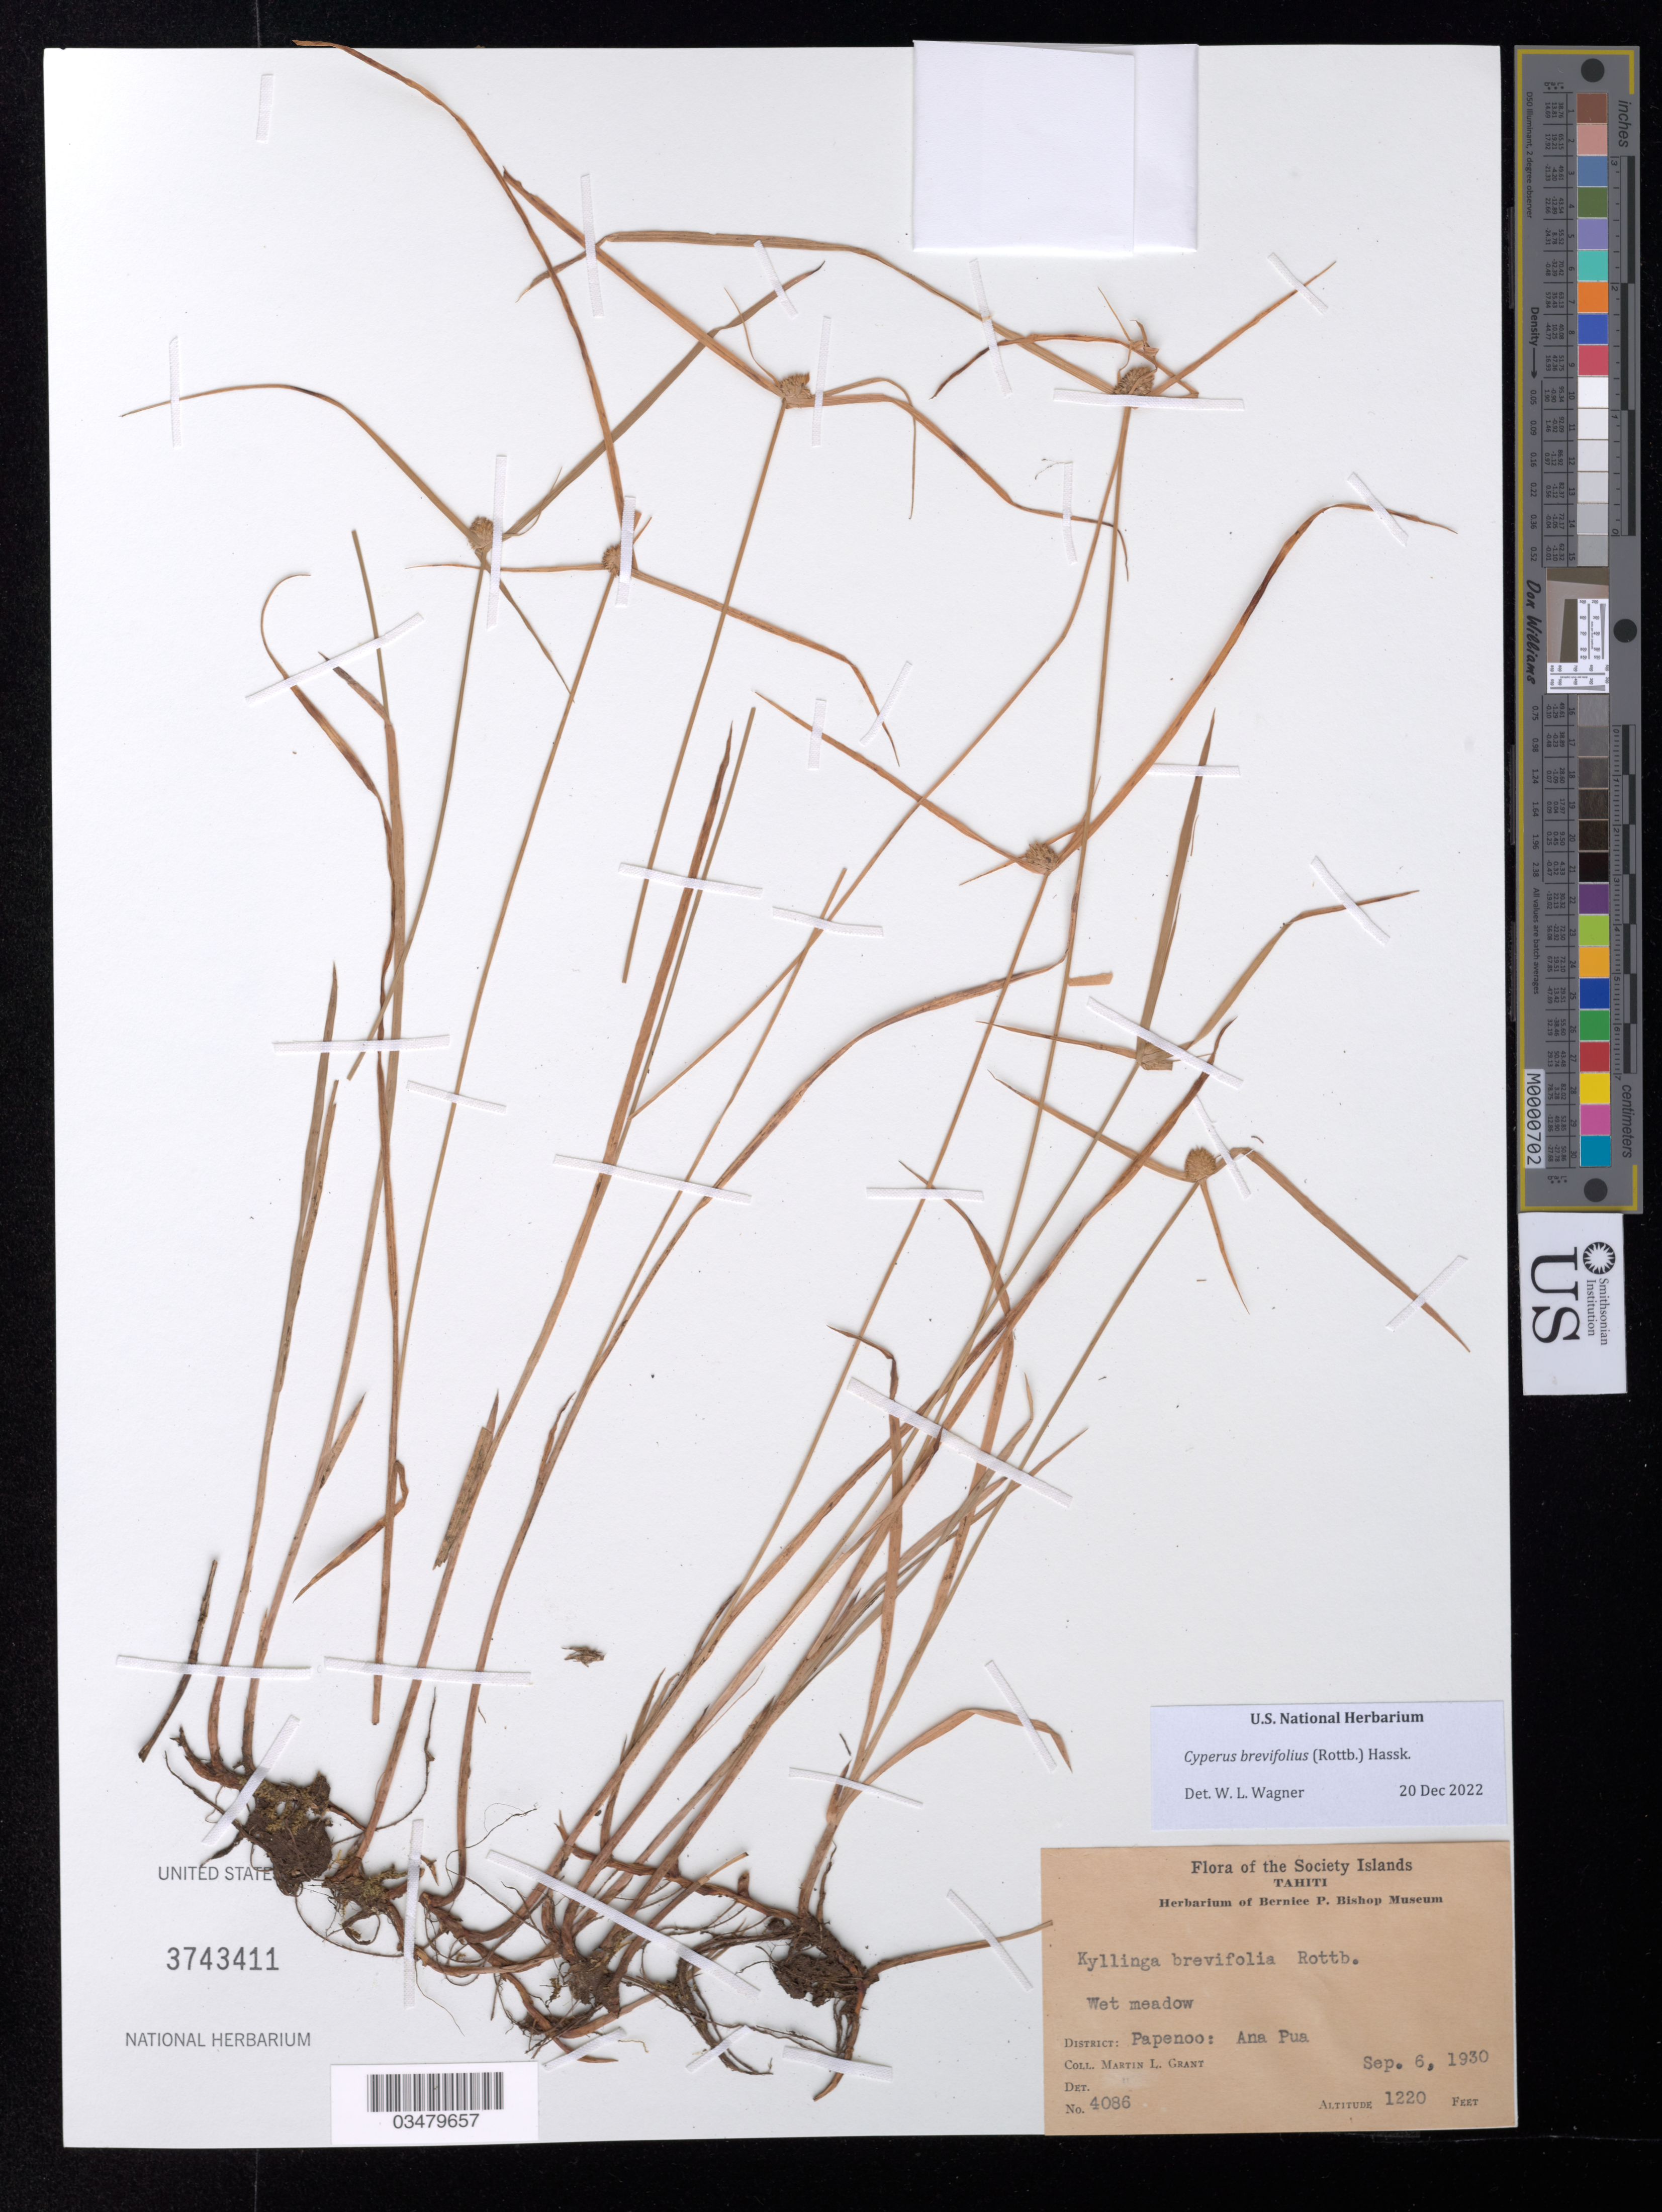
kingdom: Plantae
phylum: Tracheophyta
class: Liliopsida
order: Poales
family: Cyperaceae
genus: Cyperus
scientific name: Cyperus brevifolius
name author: (Rottb.) Hassk.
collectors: M. L. Grant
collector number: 4086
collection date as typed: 06 Sep 1930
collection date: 1930-09-06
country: French Polynesia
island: Tahiti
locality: Papenoo Dist., Ana Pua. [Society Is.]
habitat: Wet meadow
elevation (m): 372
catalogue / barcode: US 3743411